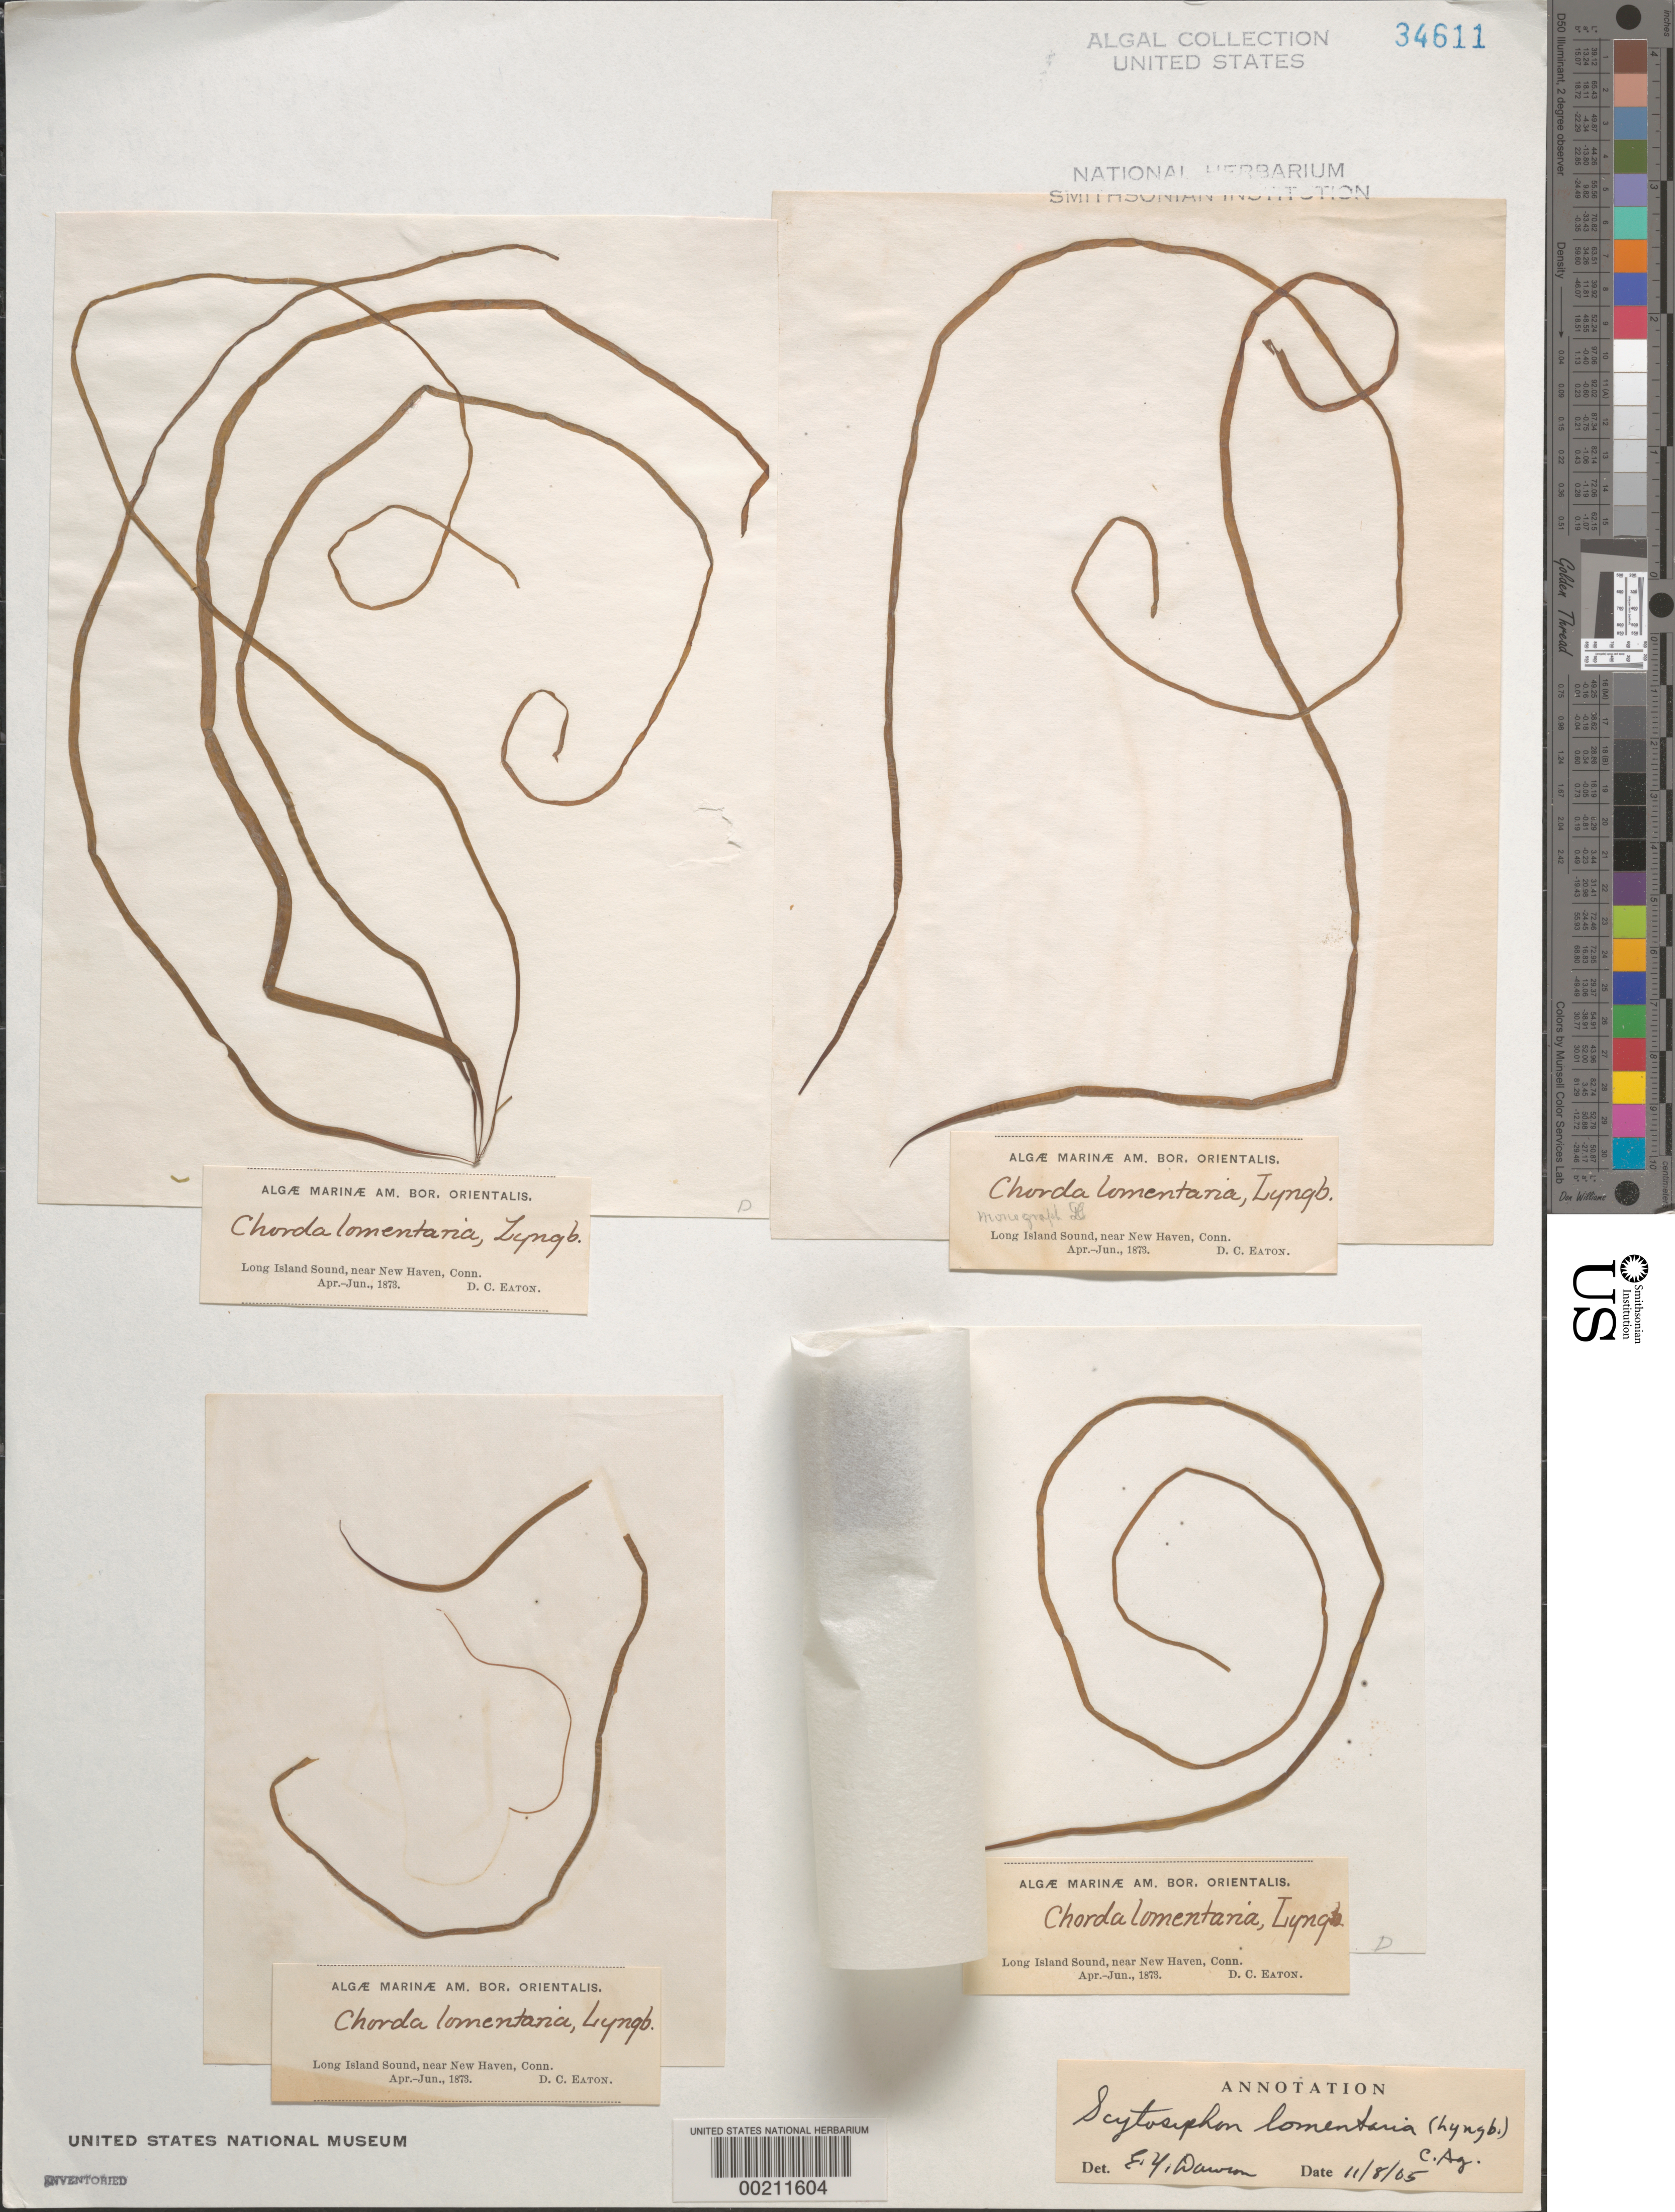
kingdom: Chromista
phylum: Ochrophyta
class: Phaeophyceae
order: Scytosiphonales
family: Scytosiphonaceae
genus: Scytosiphon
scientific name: Scytosiphon lomentaria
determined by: Dawson, E. Y.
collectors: D. C. Eaton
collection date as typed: Apr 1873 to -- Jun 1873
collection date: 1873-04/1873-06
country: United States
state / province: Connecticut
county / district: New Haven County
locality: Long Island Sound, near New Haven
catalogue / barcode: US 34611